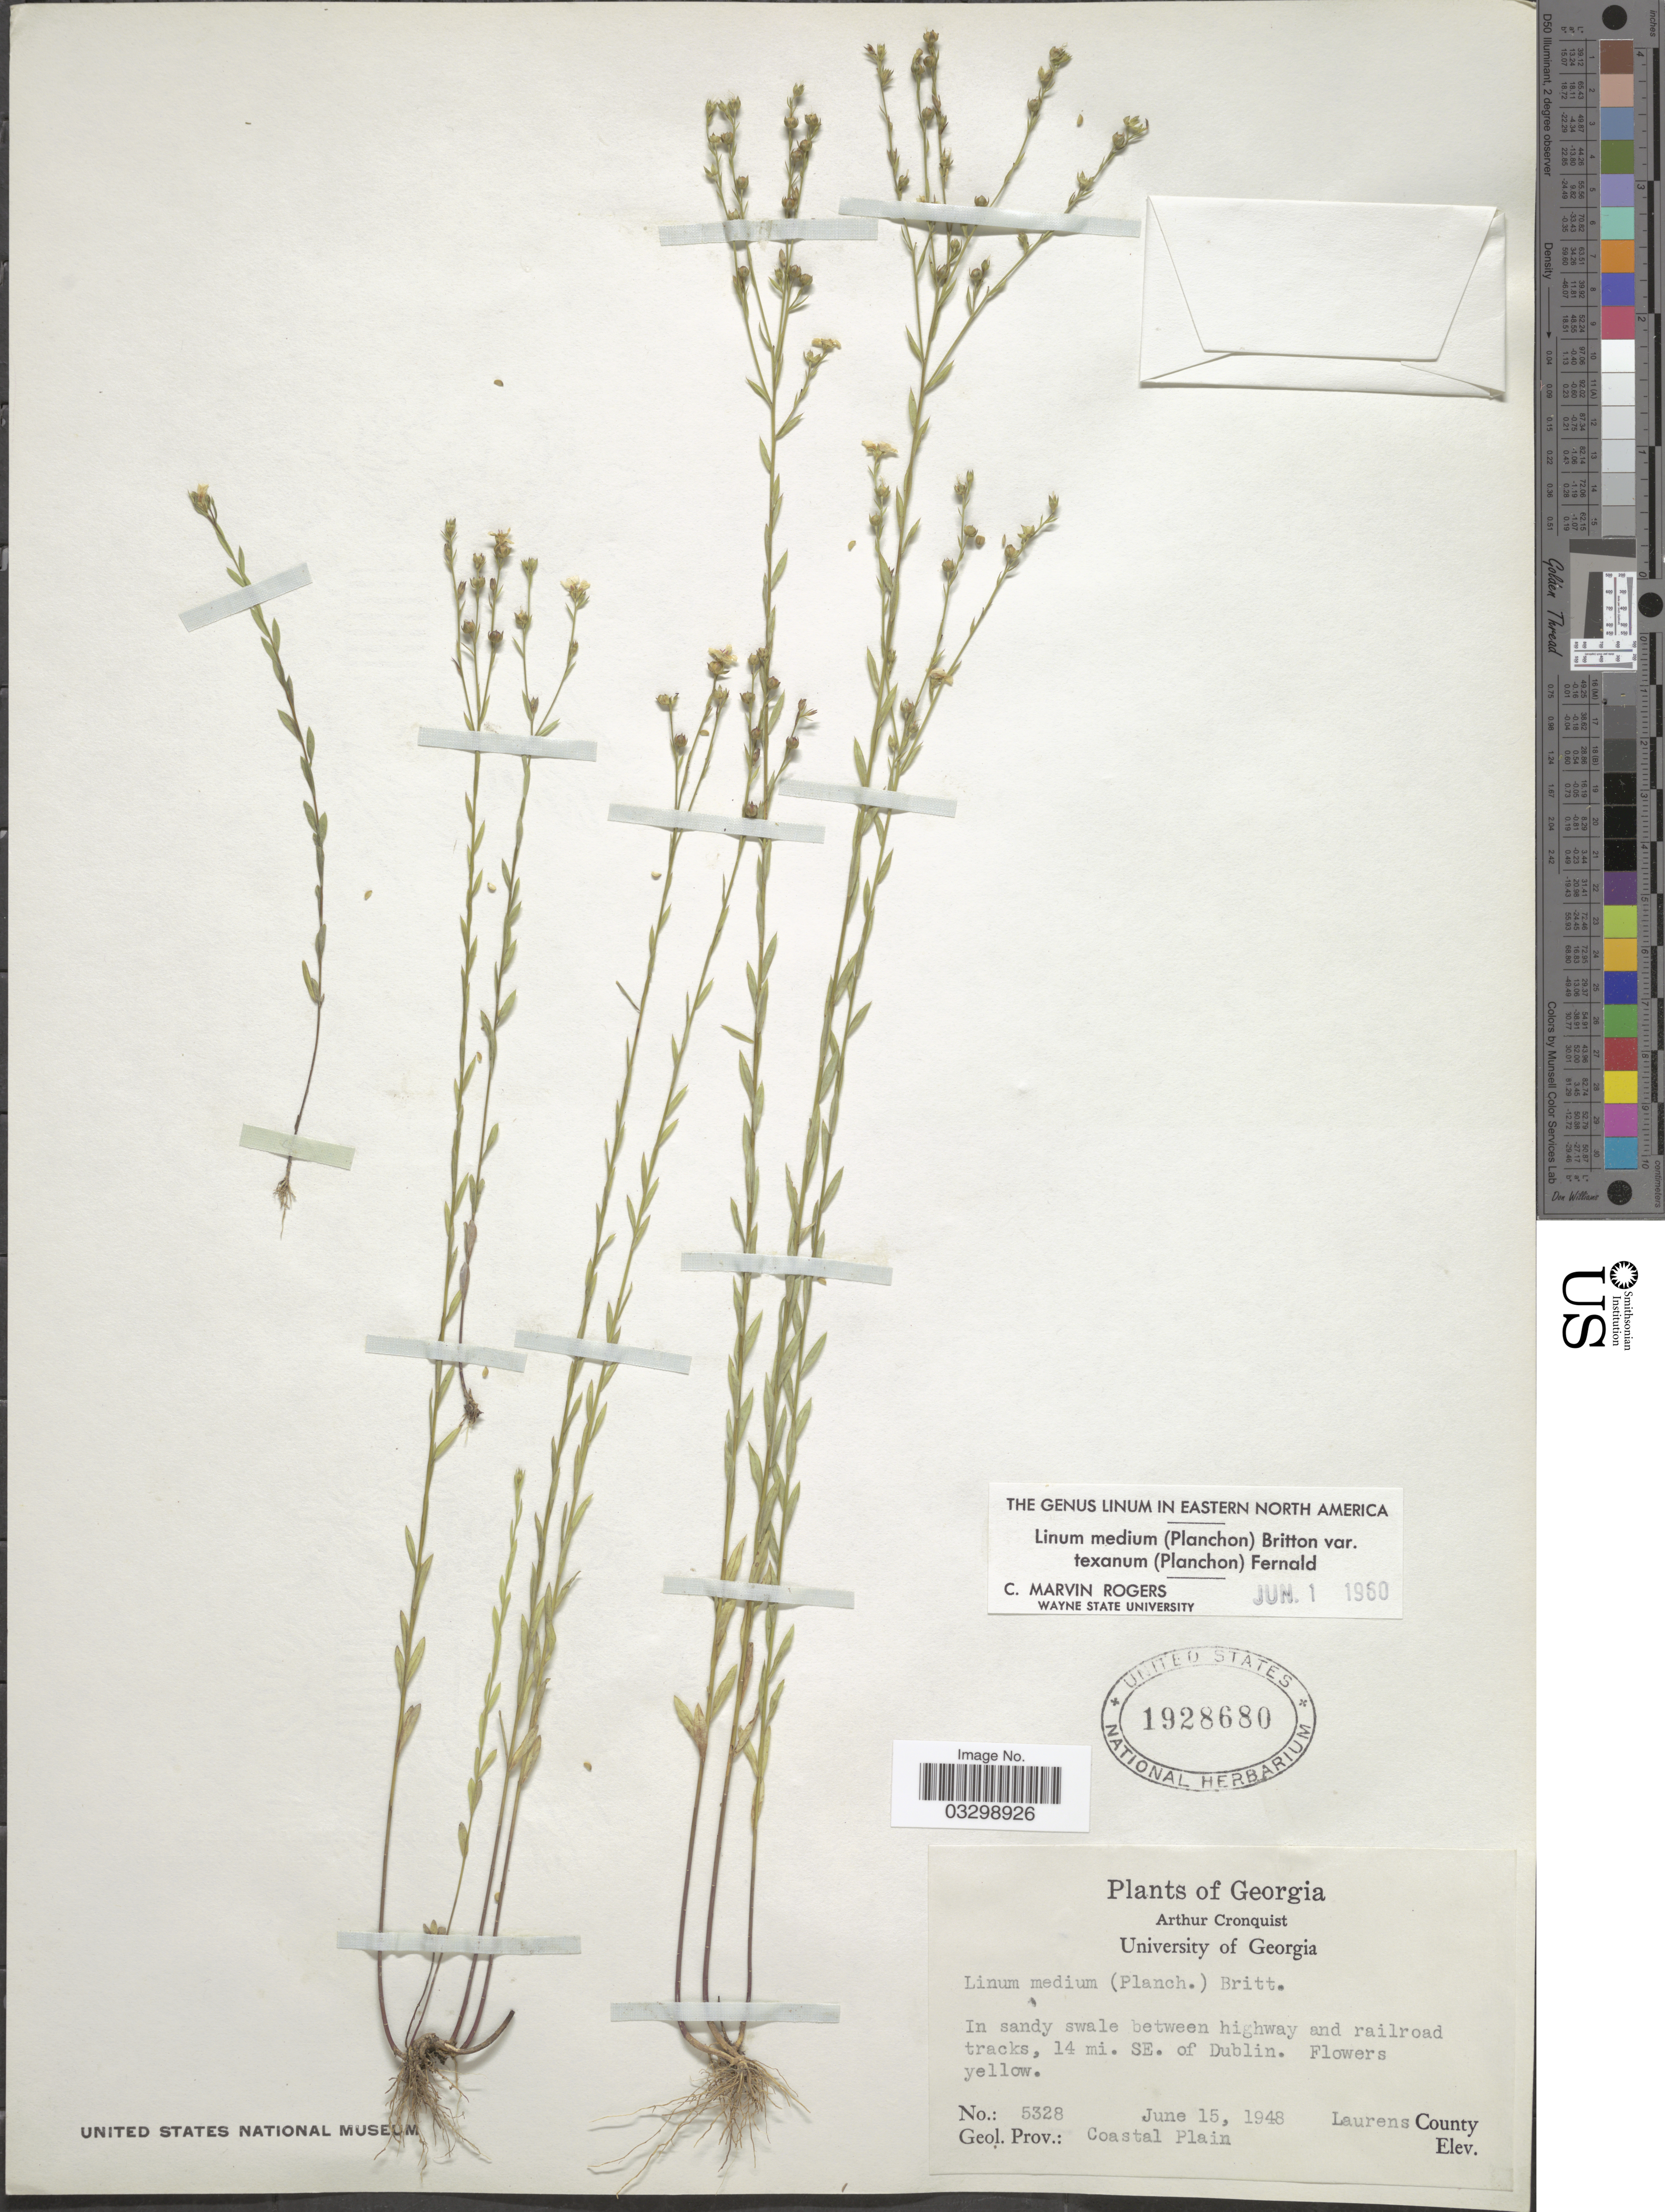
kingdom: Plantae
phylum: Tracheophyta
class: Magnoliopsida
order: Malpighiales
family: Linaceae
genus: Linum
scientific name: Linum medium var. texanum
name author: (Planch.) Fernald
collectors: A. J. Cronquist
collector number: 5328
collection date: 1948-06-15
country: United States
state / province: Georgia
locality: In sandy swale between highway and railroad tracks, 14 mi. SE. of Dublin. Laurens County. Geol. Prov. Coastal Plain.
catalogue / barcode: US 1928680